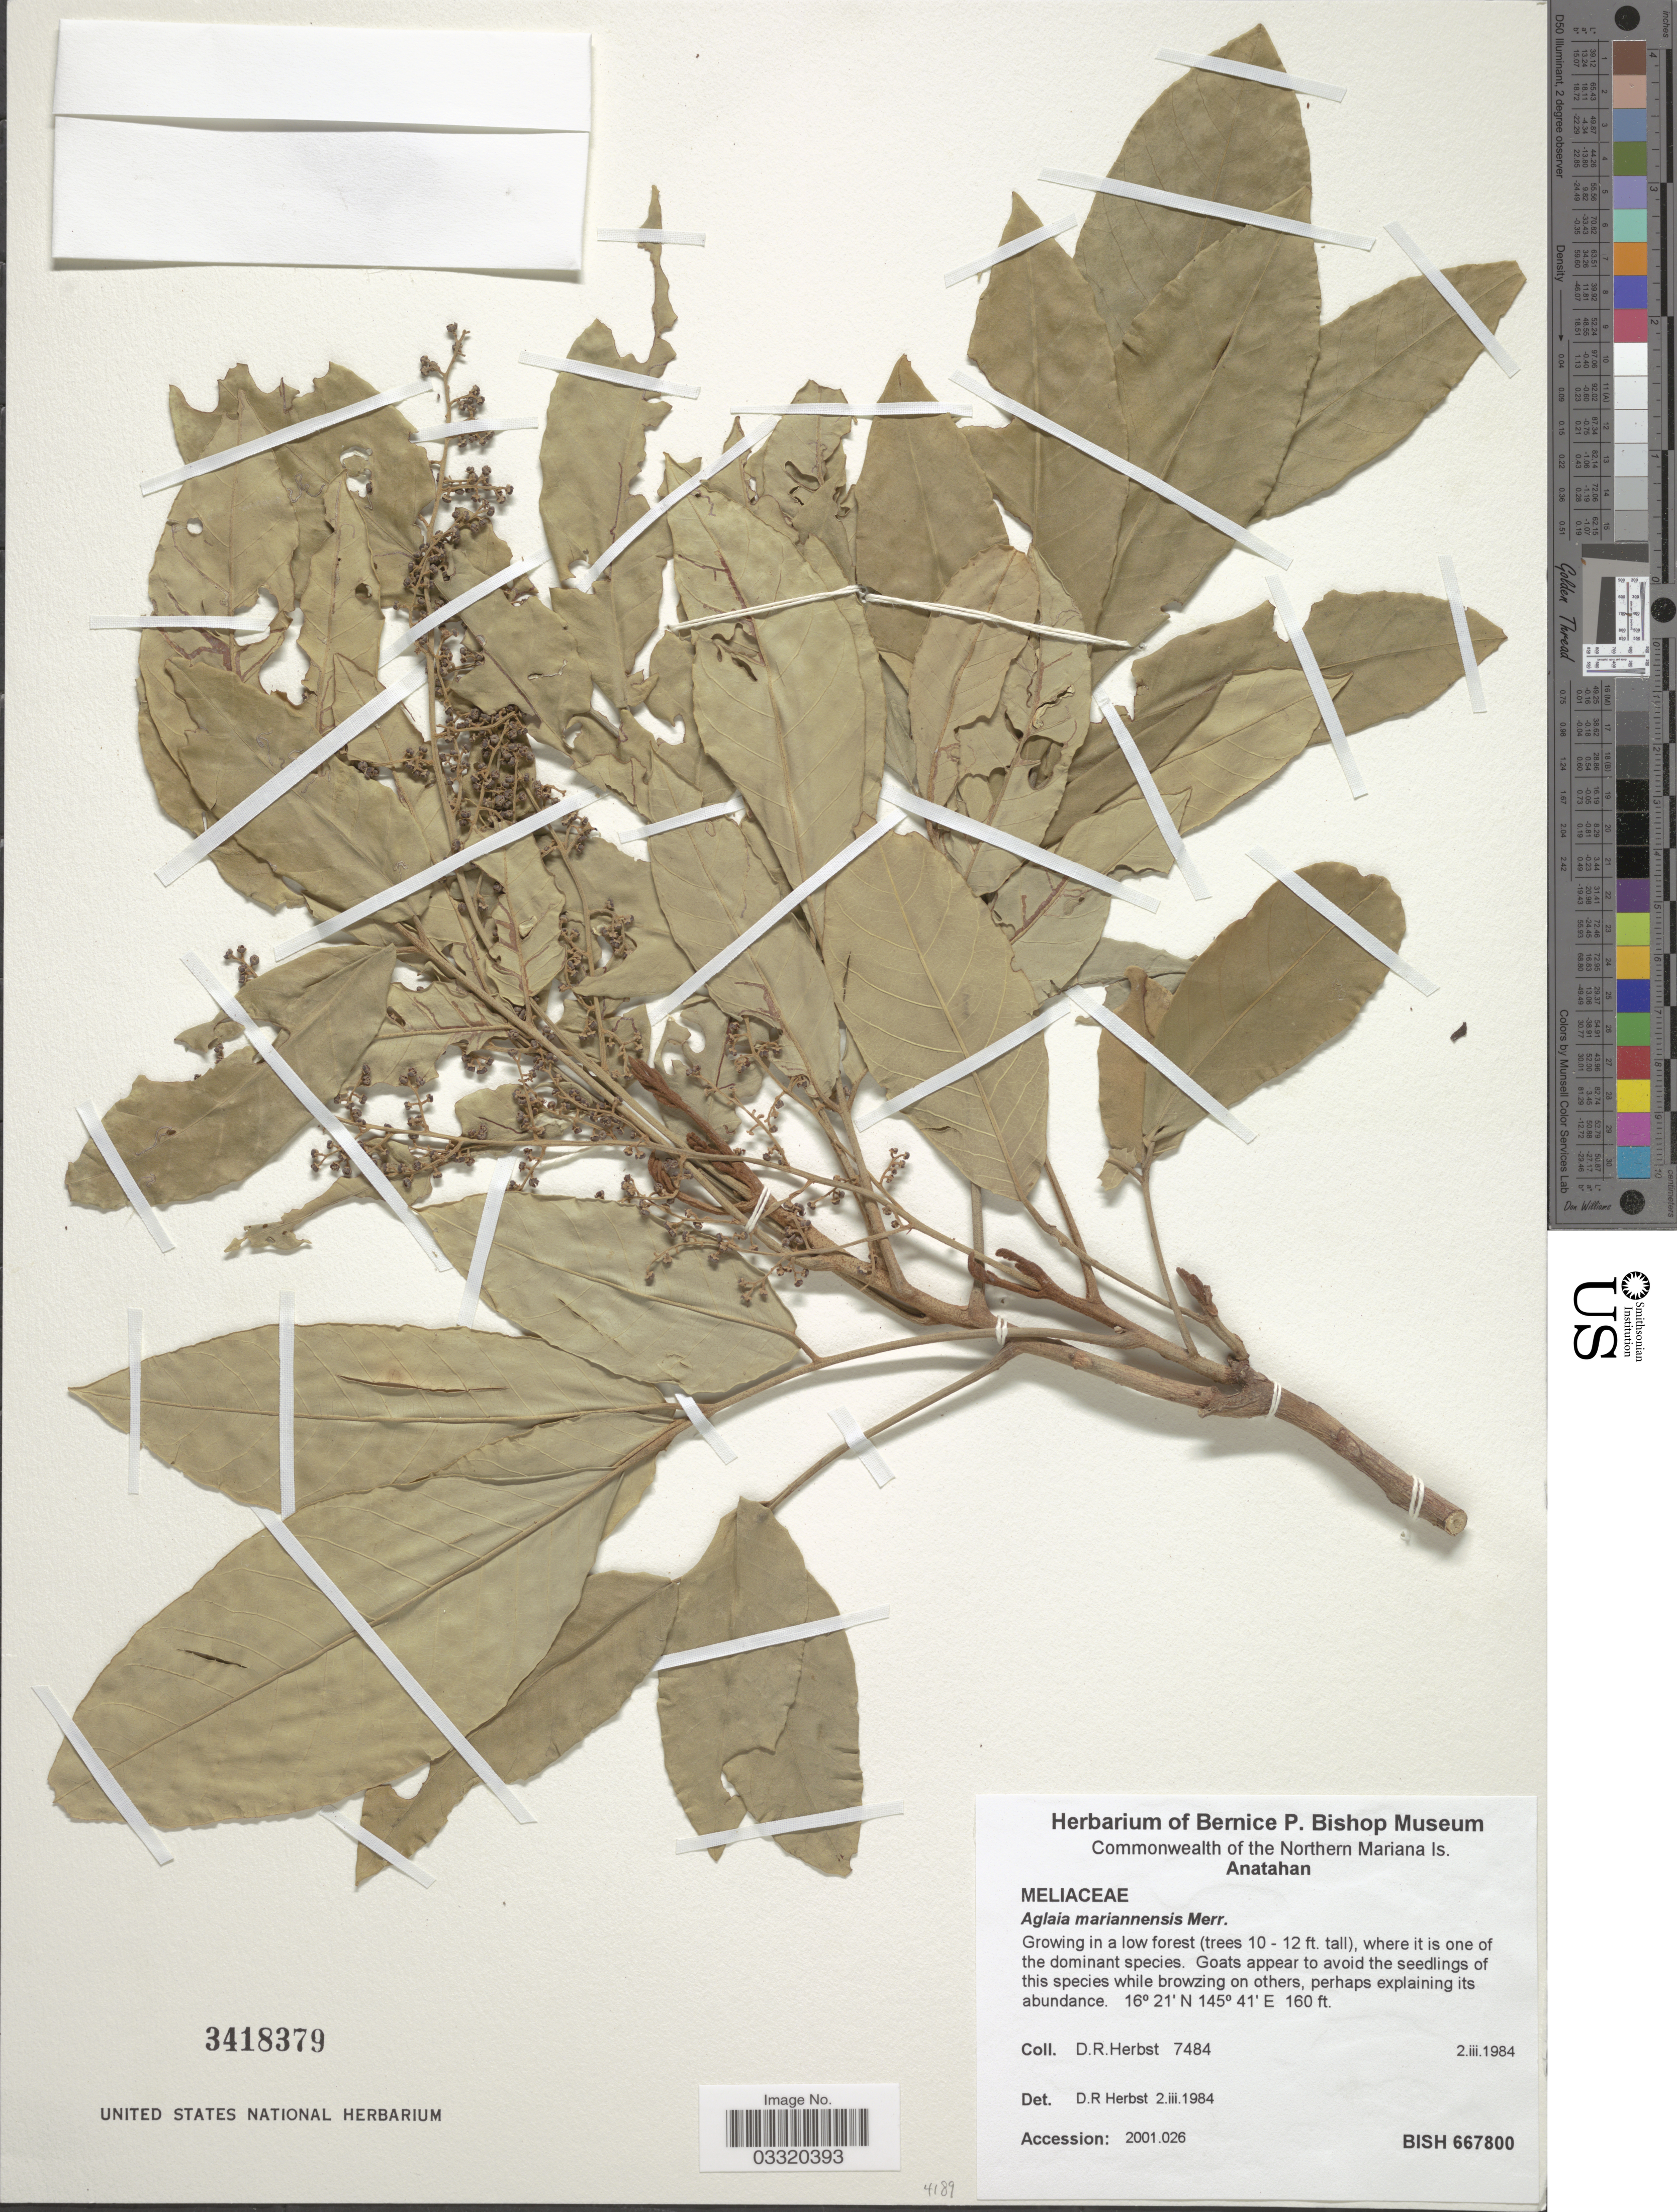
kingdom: Plantae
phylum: Tracheophyta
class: Magnoliopsida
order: Sapindales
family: Meliaceae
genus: Aglaia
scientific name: Aglaia mariannensis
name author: Merr.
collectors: D. Herbst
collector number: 7484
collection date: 1984-03-02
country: Northern Mariana Islands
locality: Anatahan.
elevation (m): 49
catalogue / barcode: US 3418379